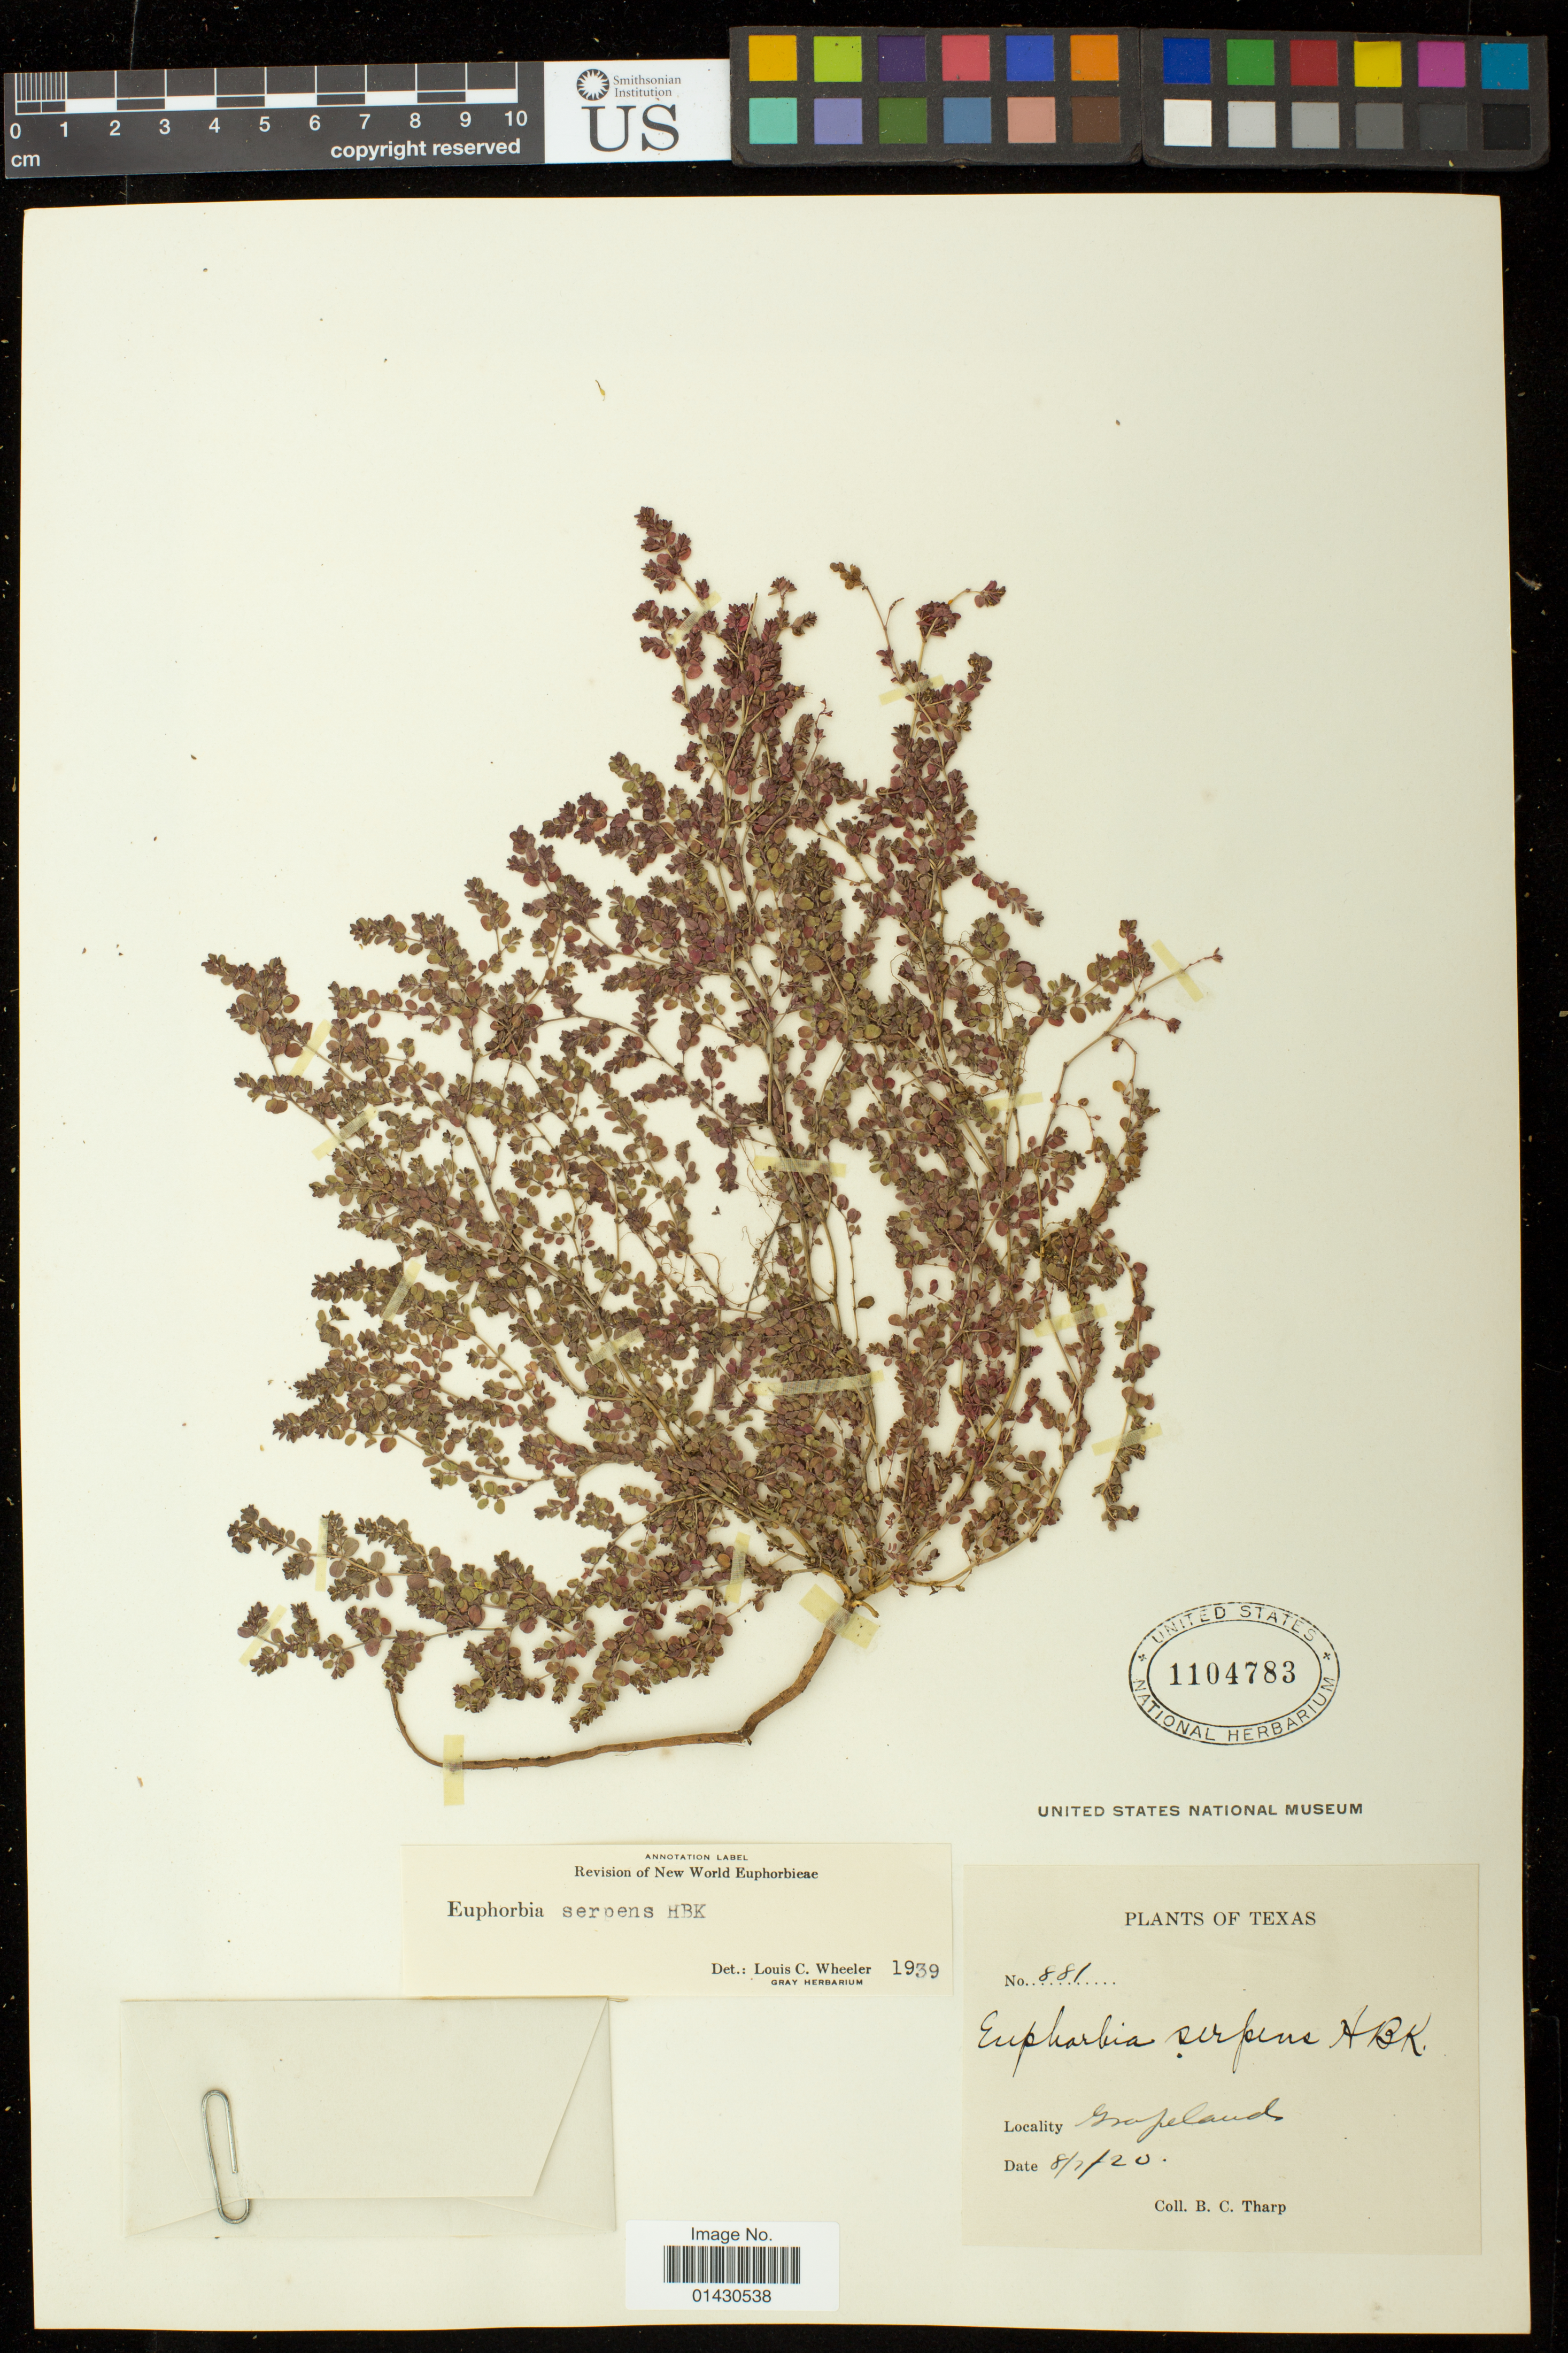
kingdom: Plantae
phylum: Tracheophyta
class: Magnoliopsida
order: Malpighiales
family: Euphorbiaceae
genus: Euphorbia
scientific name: Euphorbia serpens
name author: Kunth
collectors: B. C. Tharp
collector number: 881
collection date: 1920-07-08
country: United States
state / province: Texas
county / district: Houston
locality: Grapeland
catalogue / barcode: US 1104783